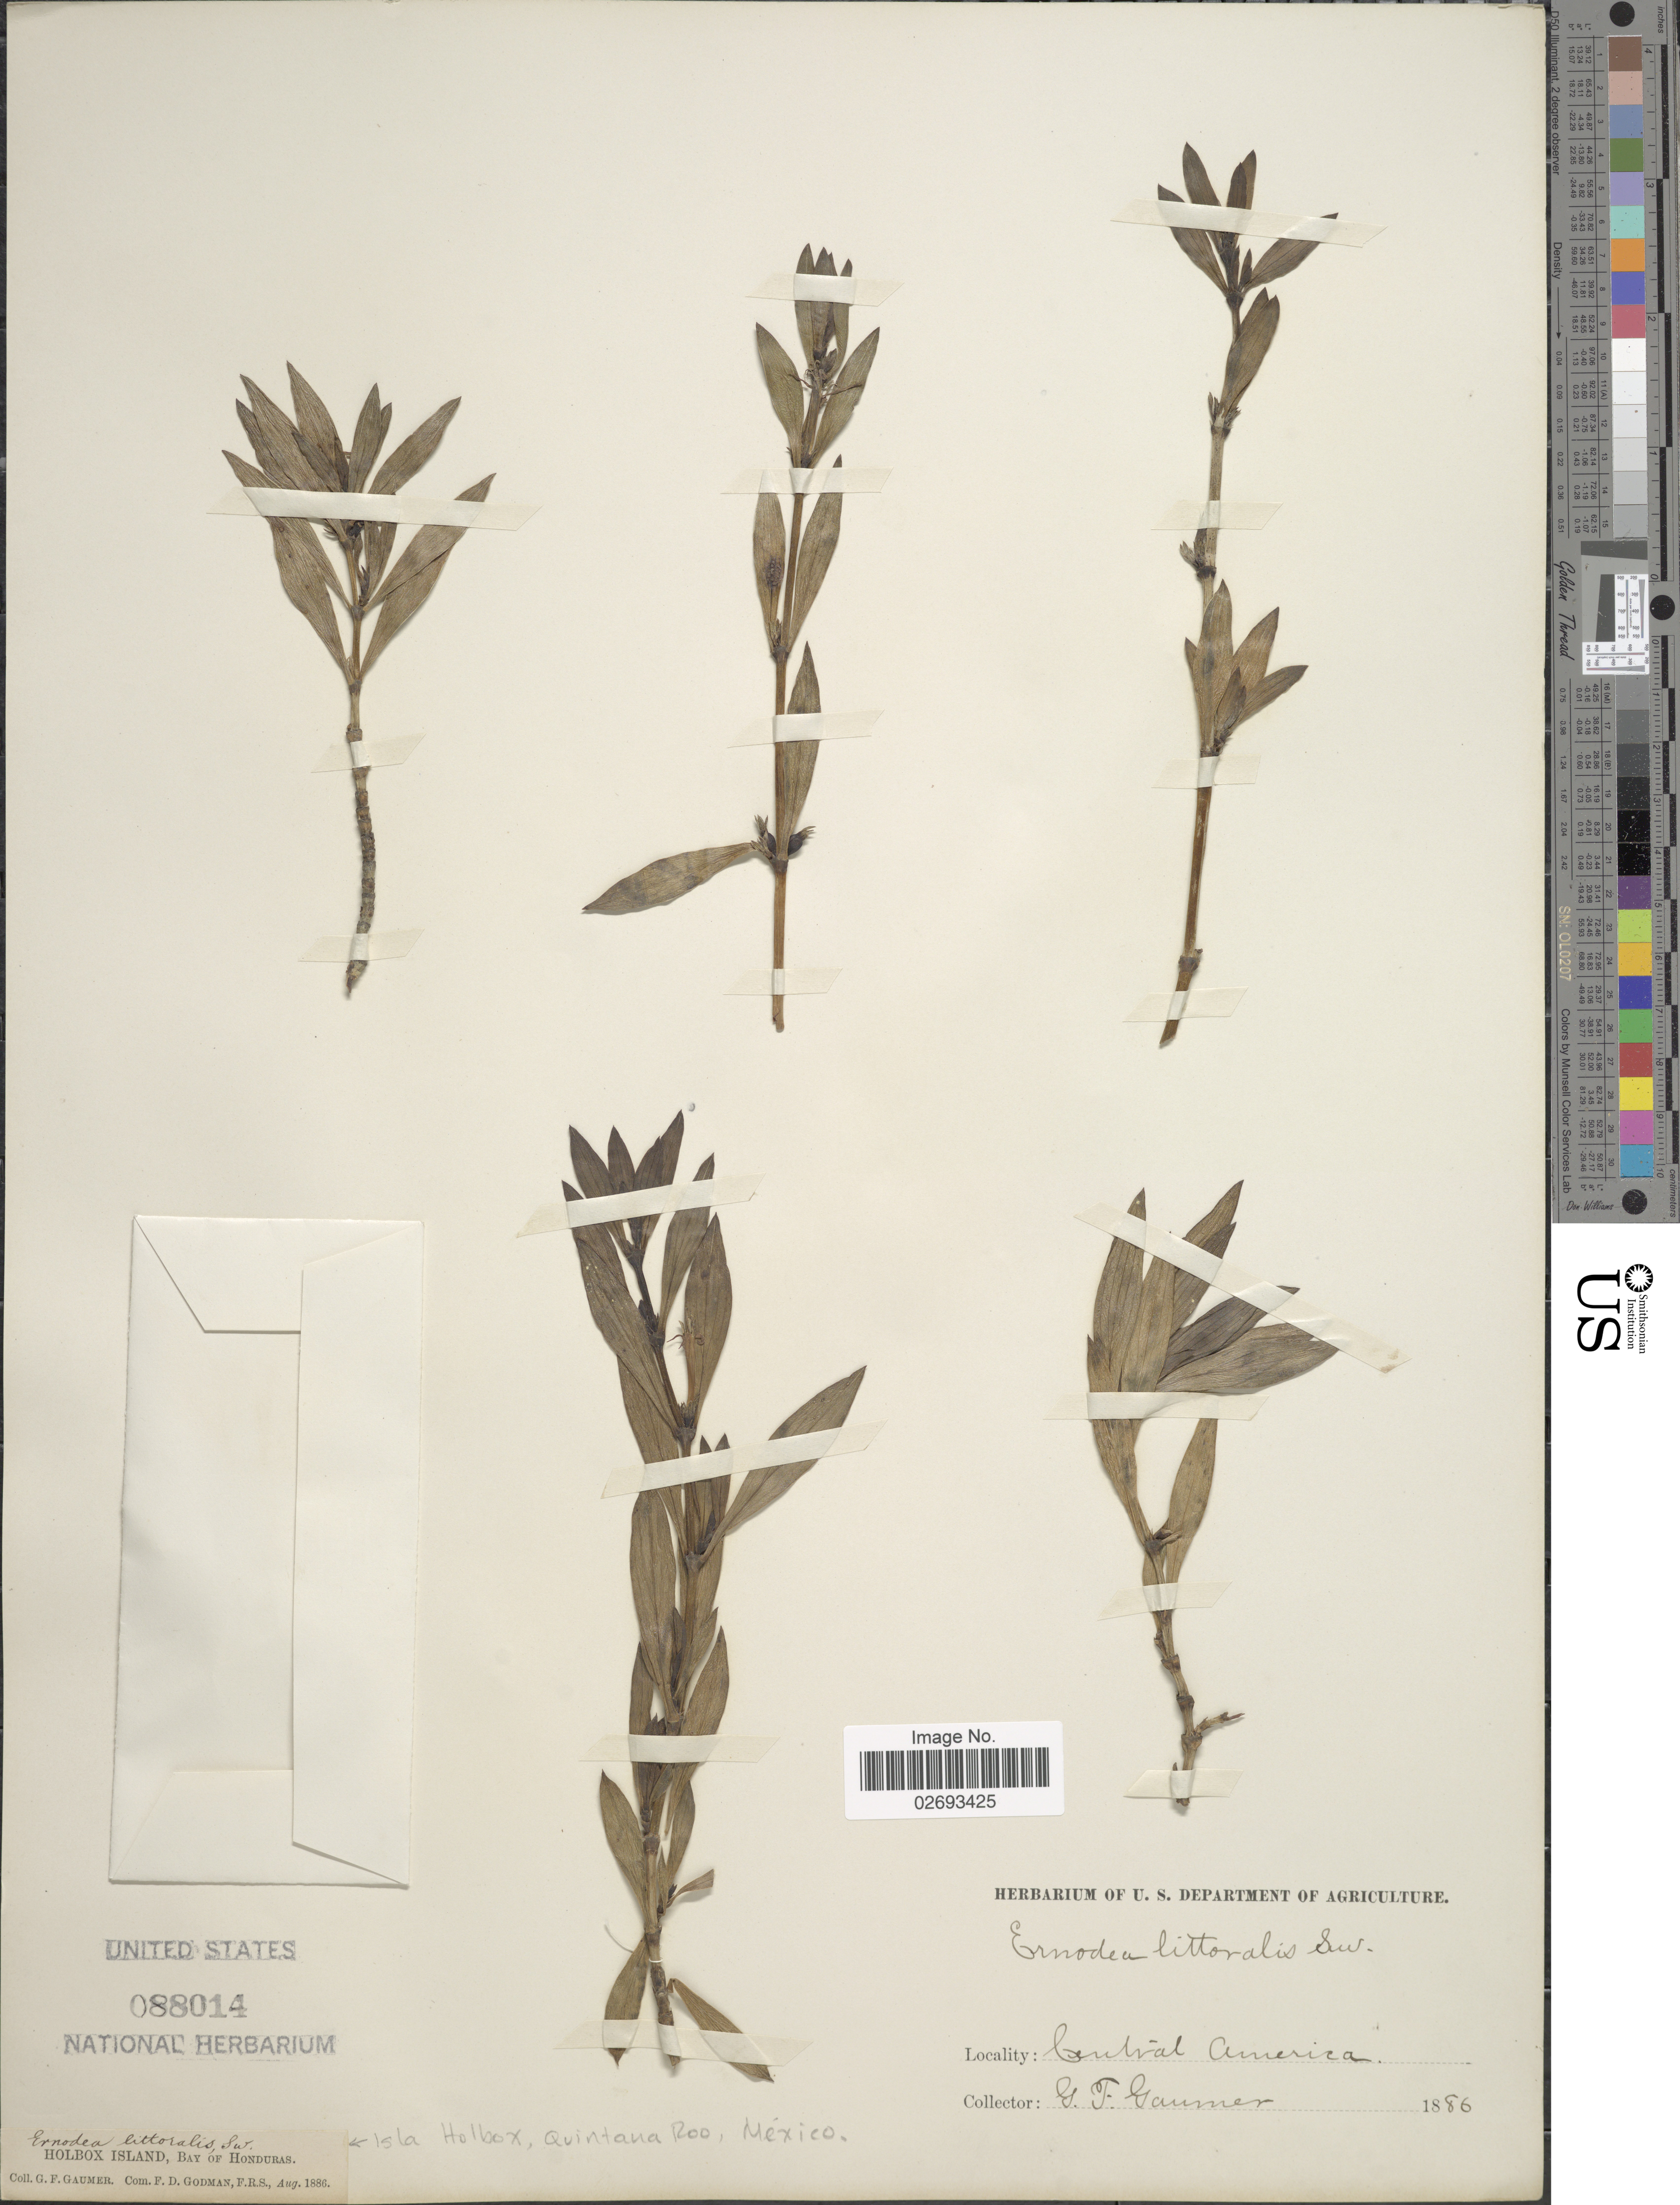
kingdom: Plantae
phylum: Tracheophyta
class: Magnoliopsida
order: Gentianales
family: Rubiaceae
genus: Ernodea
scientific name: Ernodea littoralis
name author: Sw.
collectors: G. F. Gaumer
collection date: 1886-08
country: Mexico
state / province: Quintana Roo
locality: Central America. Isla Holbox, Holbox Island. Bay of Honduras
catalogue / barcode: US 88014